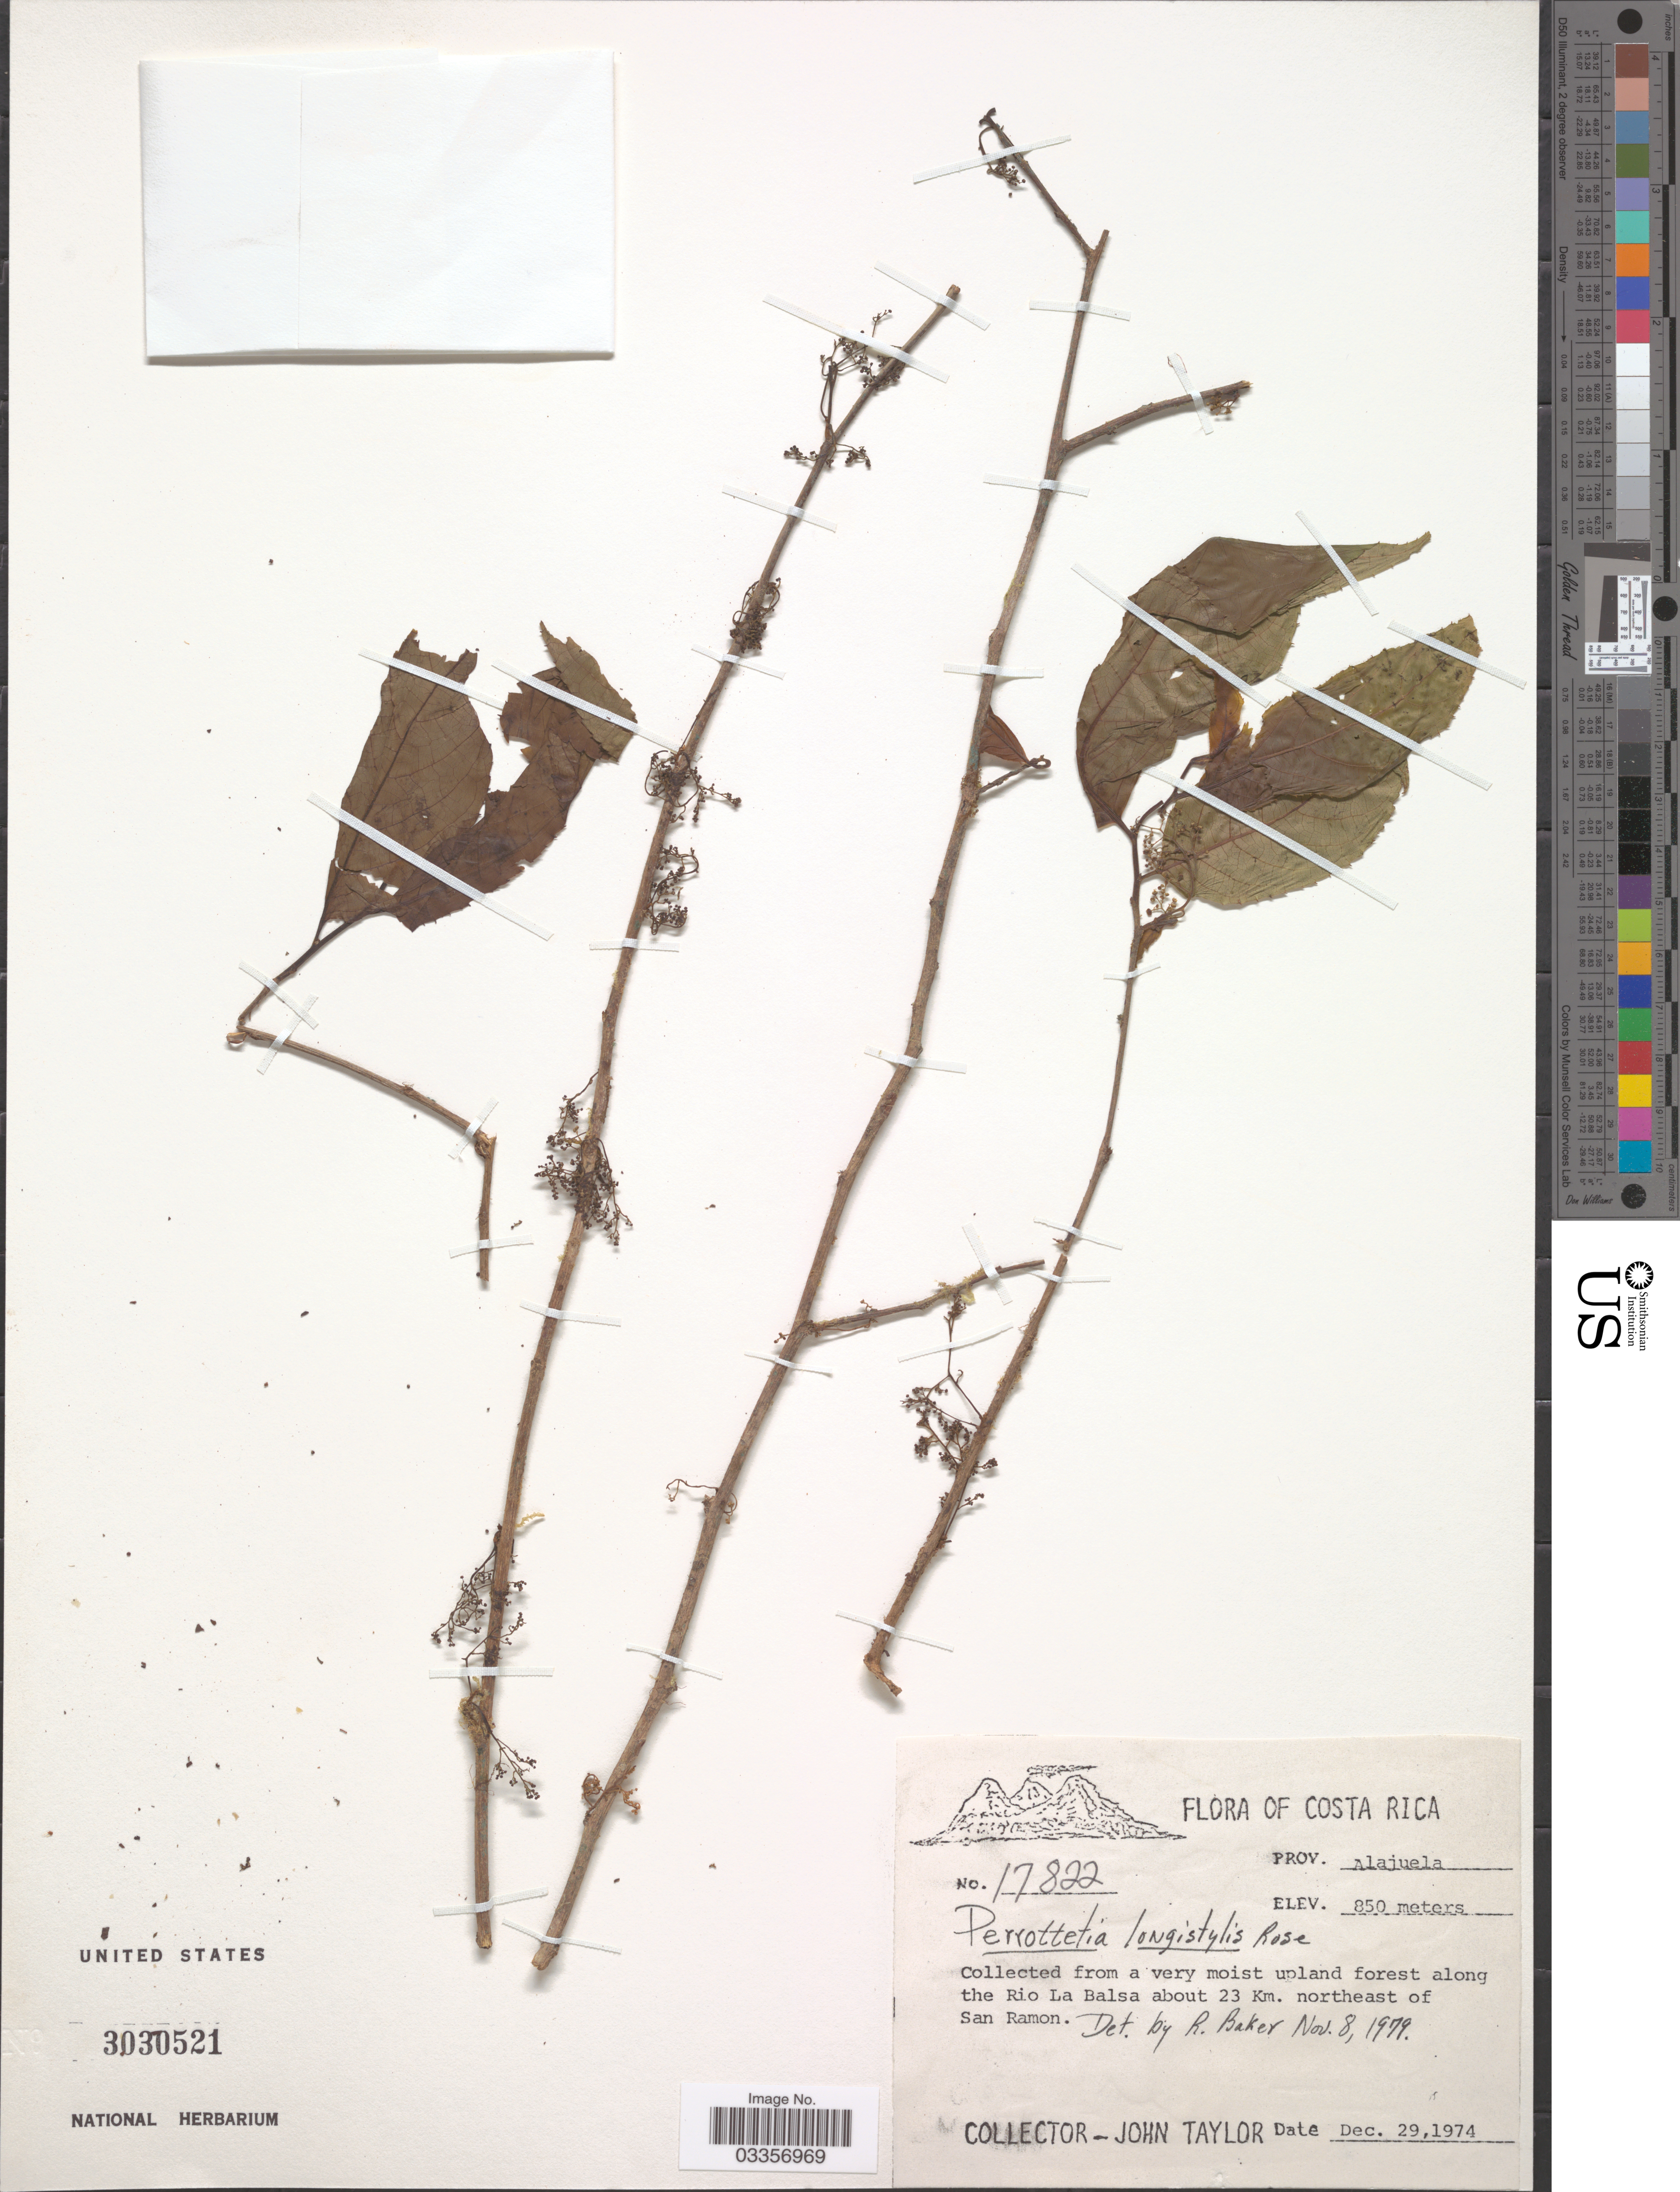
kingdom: Plantae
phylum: Tracheophyta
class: Magnoliopsida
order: Huerteales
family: Dipentodontaceae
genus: Perrottetia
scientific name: Perrottetia longistylis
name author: Rose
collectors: J. Taylor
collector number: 17822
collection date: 1974-12-29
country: Costa Rica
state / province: Alajuela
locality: Along the Rio La Balsa about 23 Km. northeast of San Ramon.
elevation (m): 850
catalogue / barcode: US 3030521